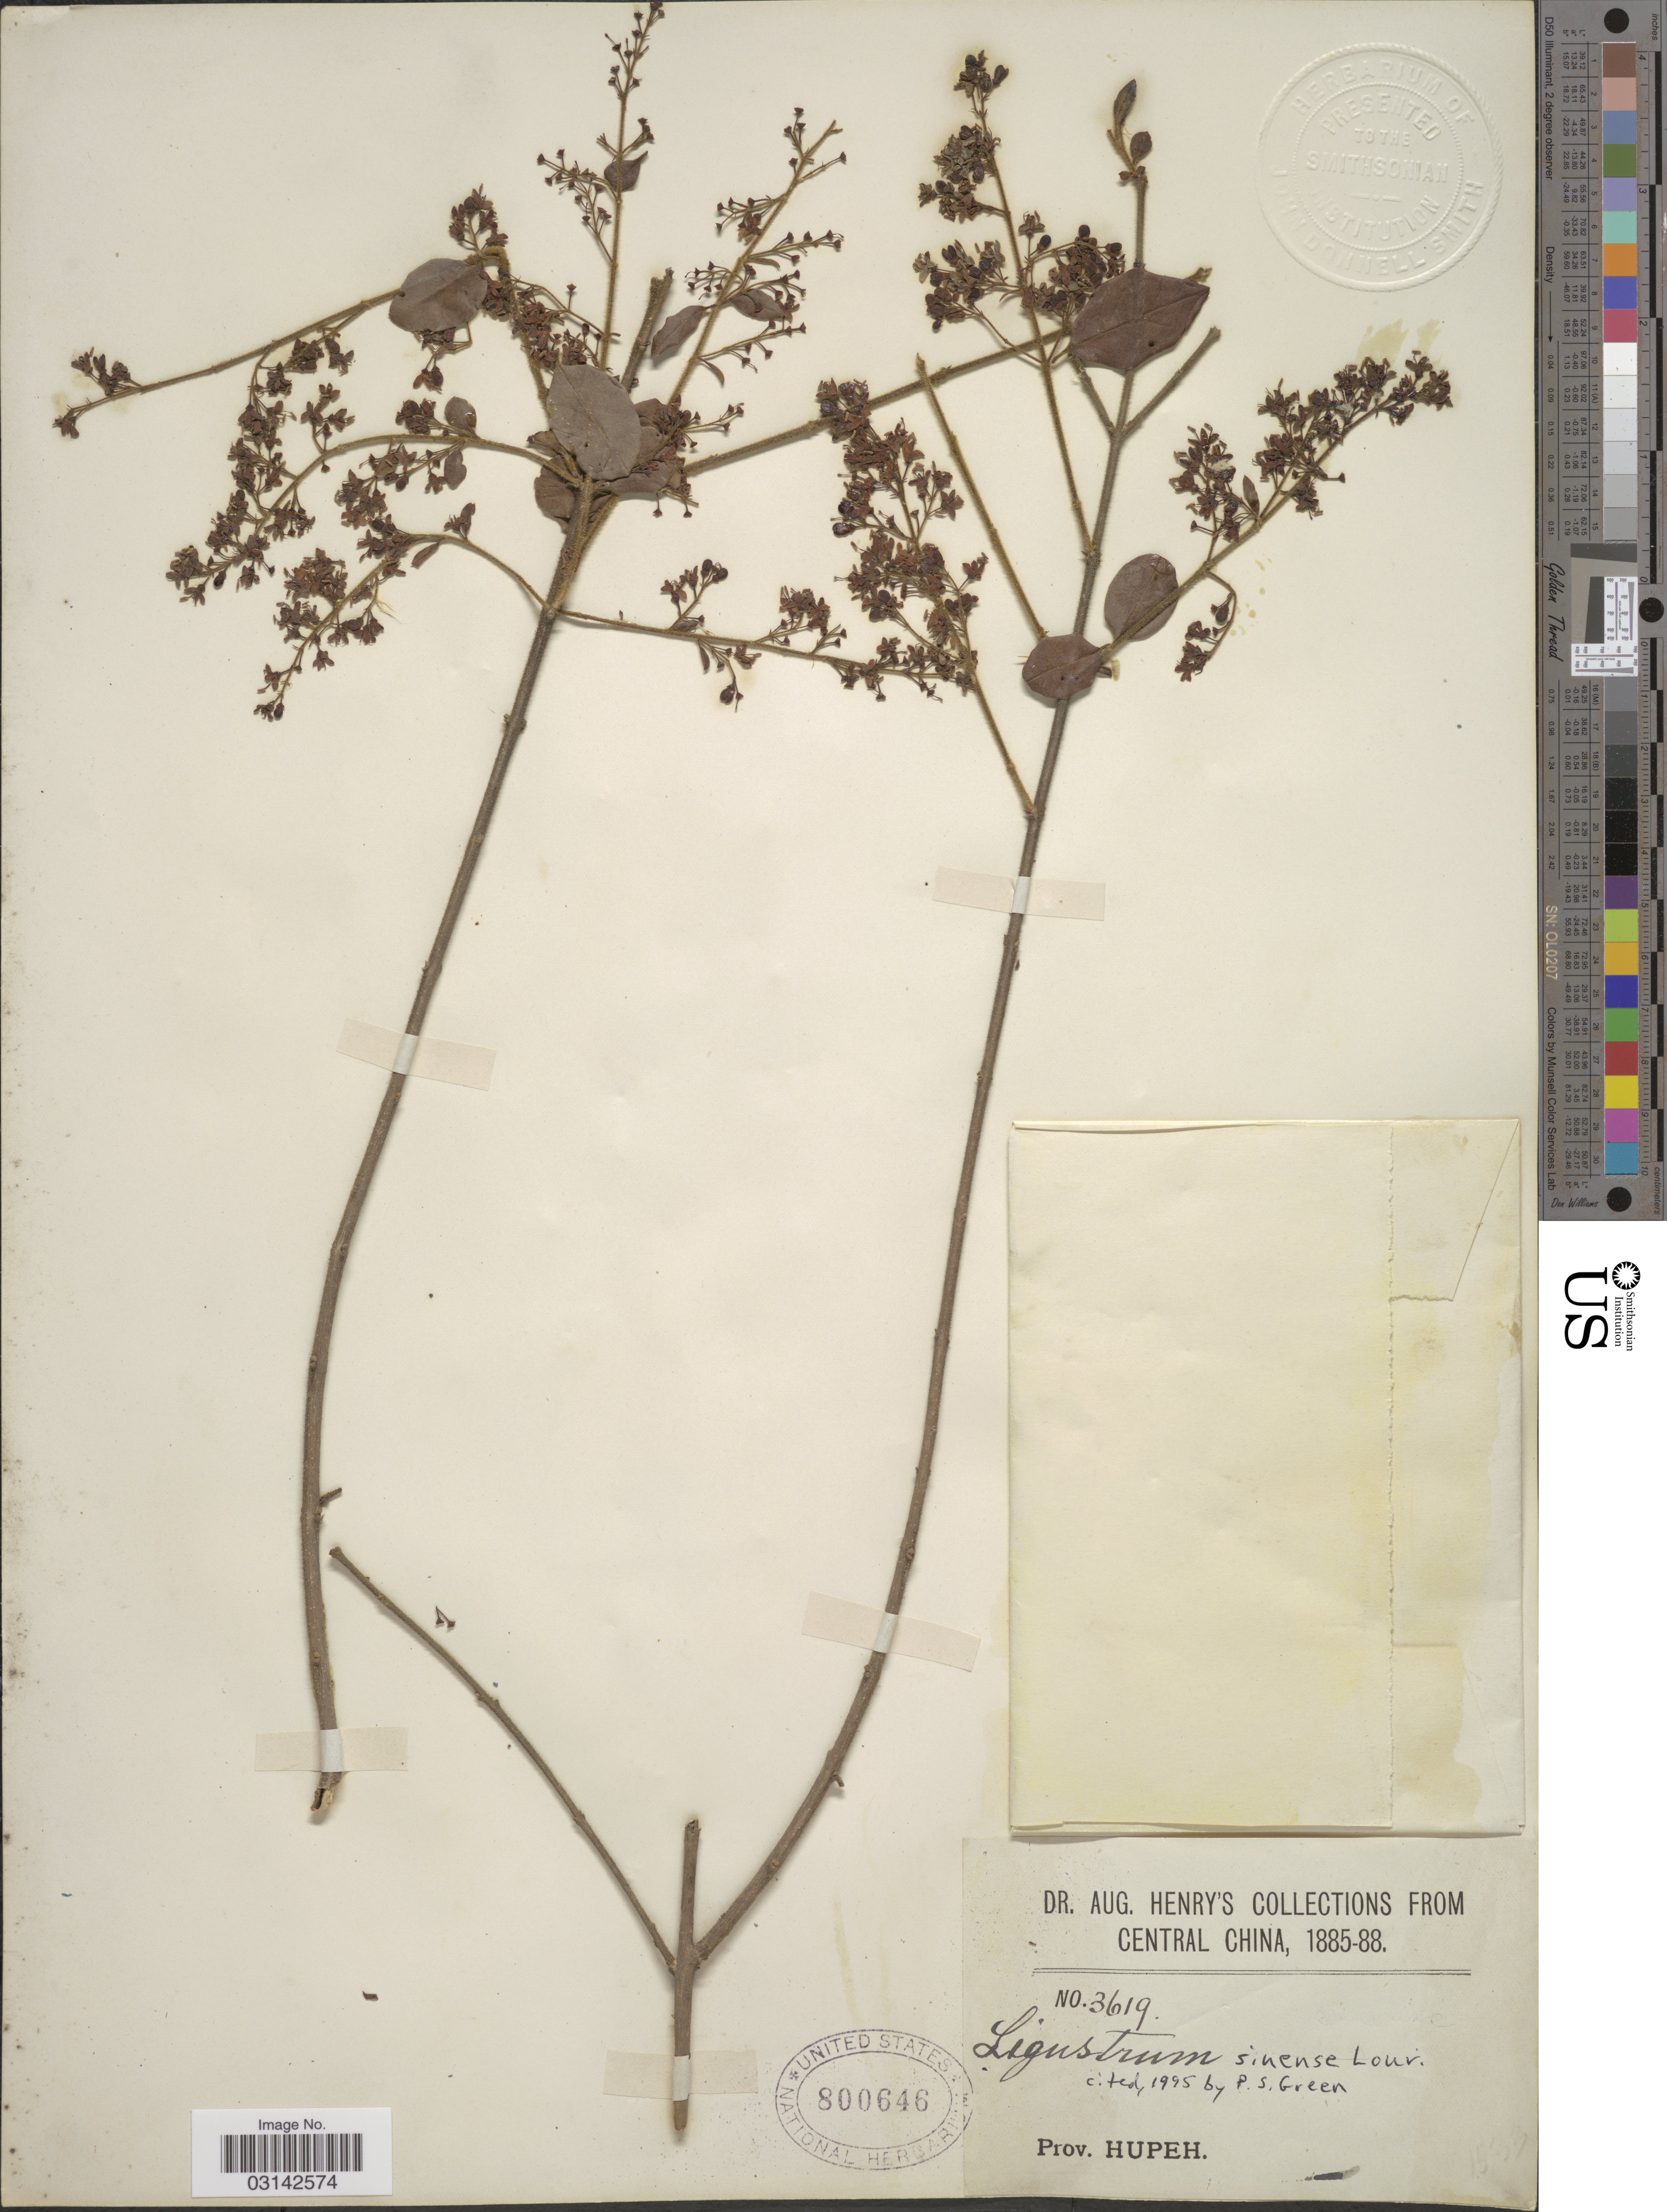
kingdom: Plantae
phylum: Tracheophyta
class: Magnoliopsida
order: Lamiales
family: Oleaceae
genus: Ligustrum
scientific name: Ligustrum sinense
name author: Lour.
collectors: A. Henry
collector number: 3619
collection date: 1885/1888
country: China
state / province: Hubei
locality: Central China, Prov. Hupeh.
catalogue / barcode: US 800646